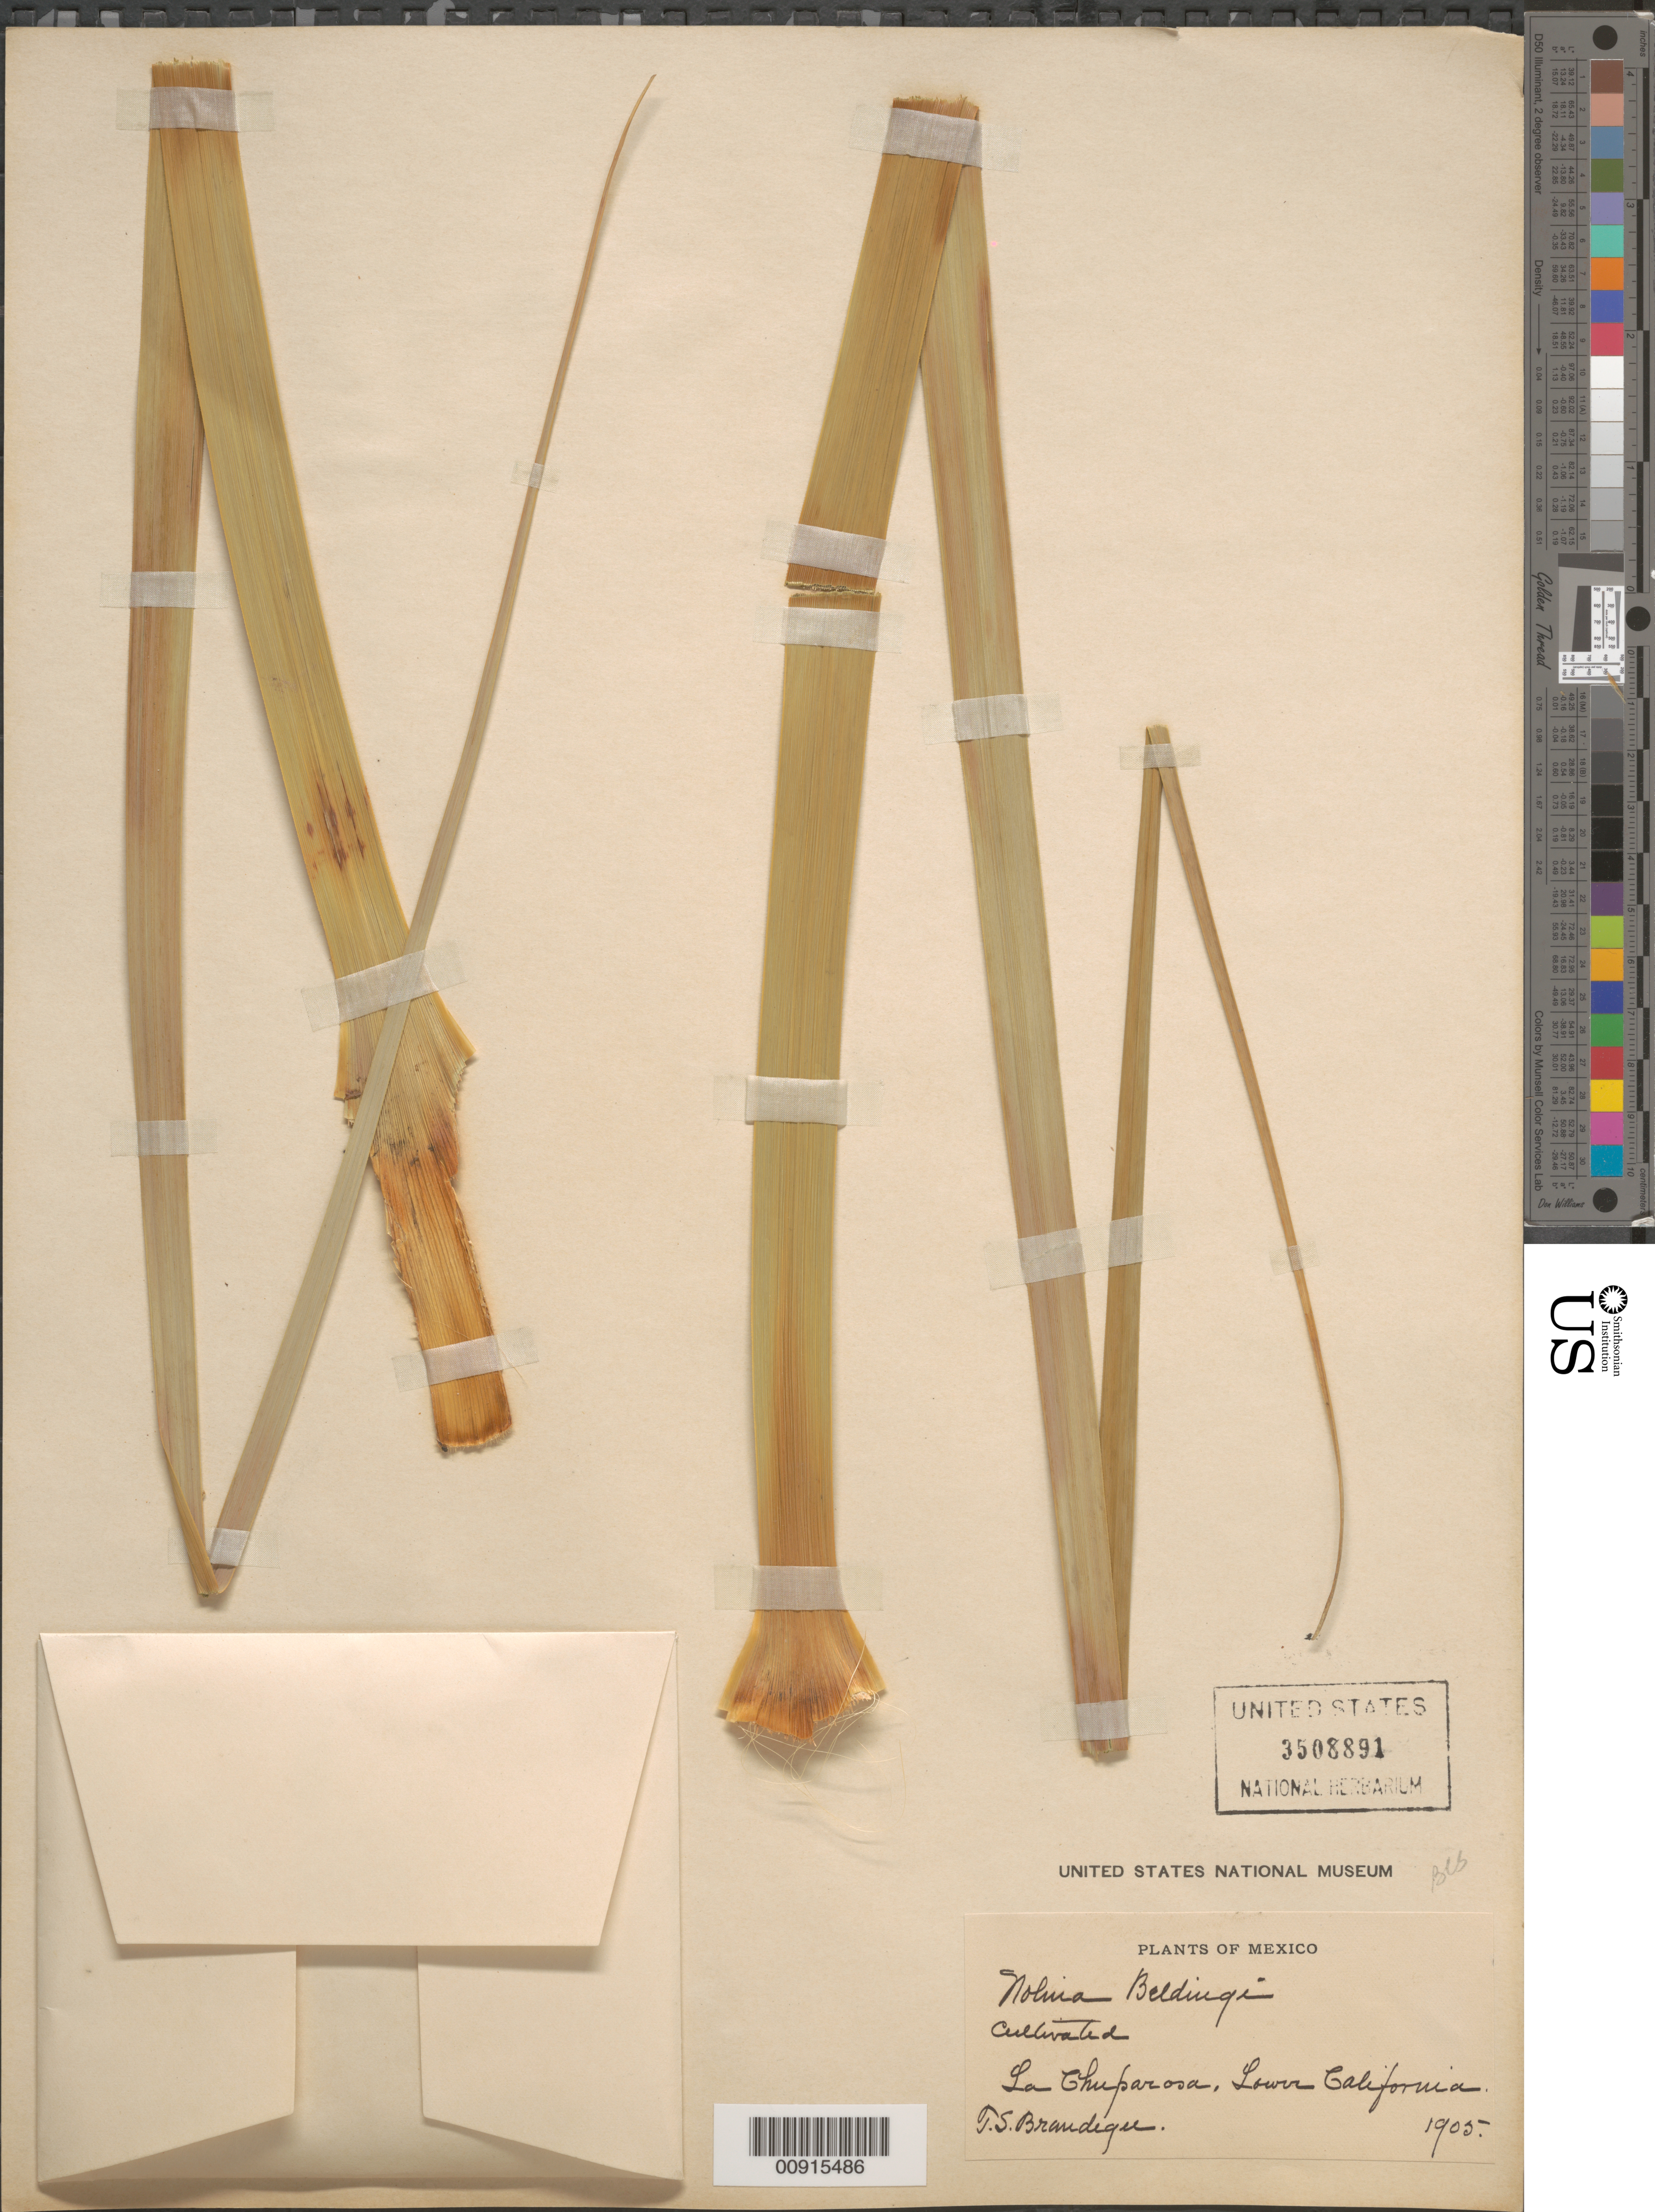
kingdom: Plantae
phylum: Tracheophyta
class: Liliopsida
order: Asparagales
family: Asparagaceae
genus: Nolina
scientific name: Nolina beldingii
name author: Brandegee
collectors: T. S. Brandegee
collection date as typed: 1905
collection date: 1905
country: Mexico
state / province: Baja California Sur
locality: La Chuparosa, Lower California.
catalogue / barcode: US 3508891